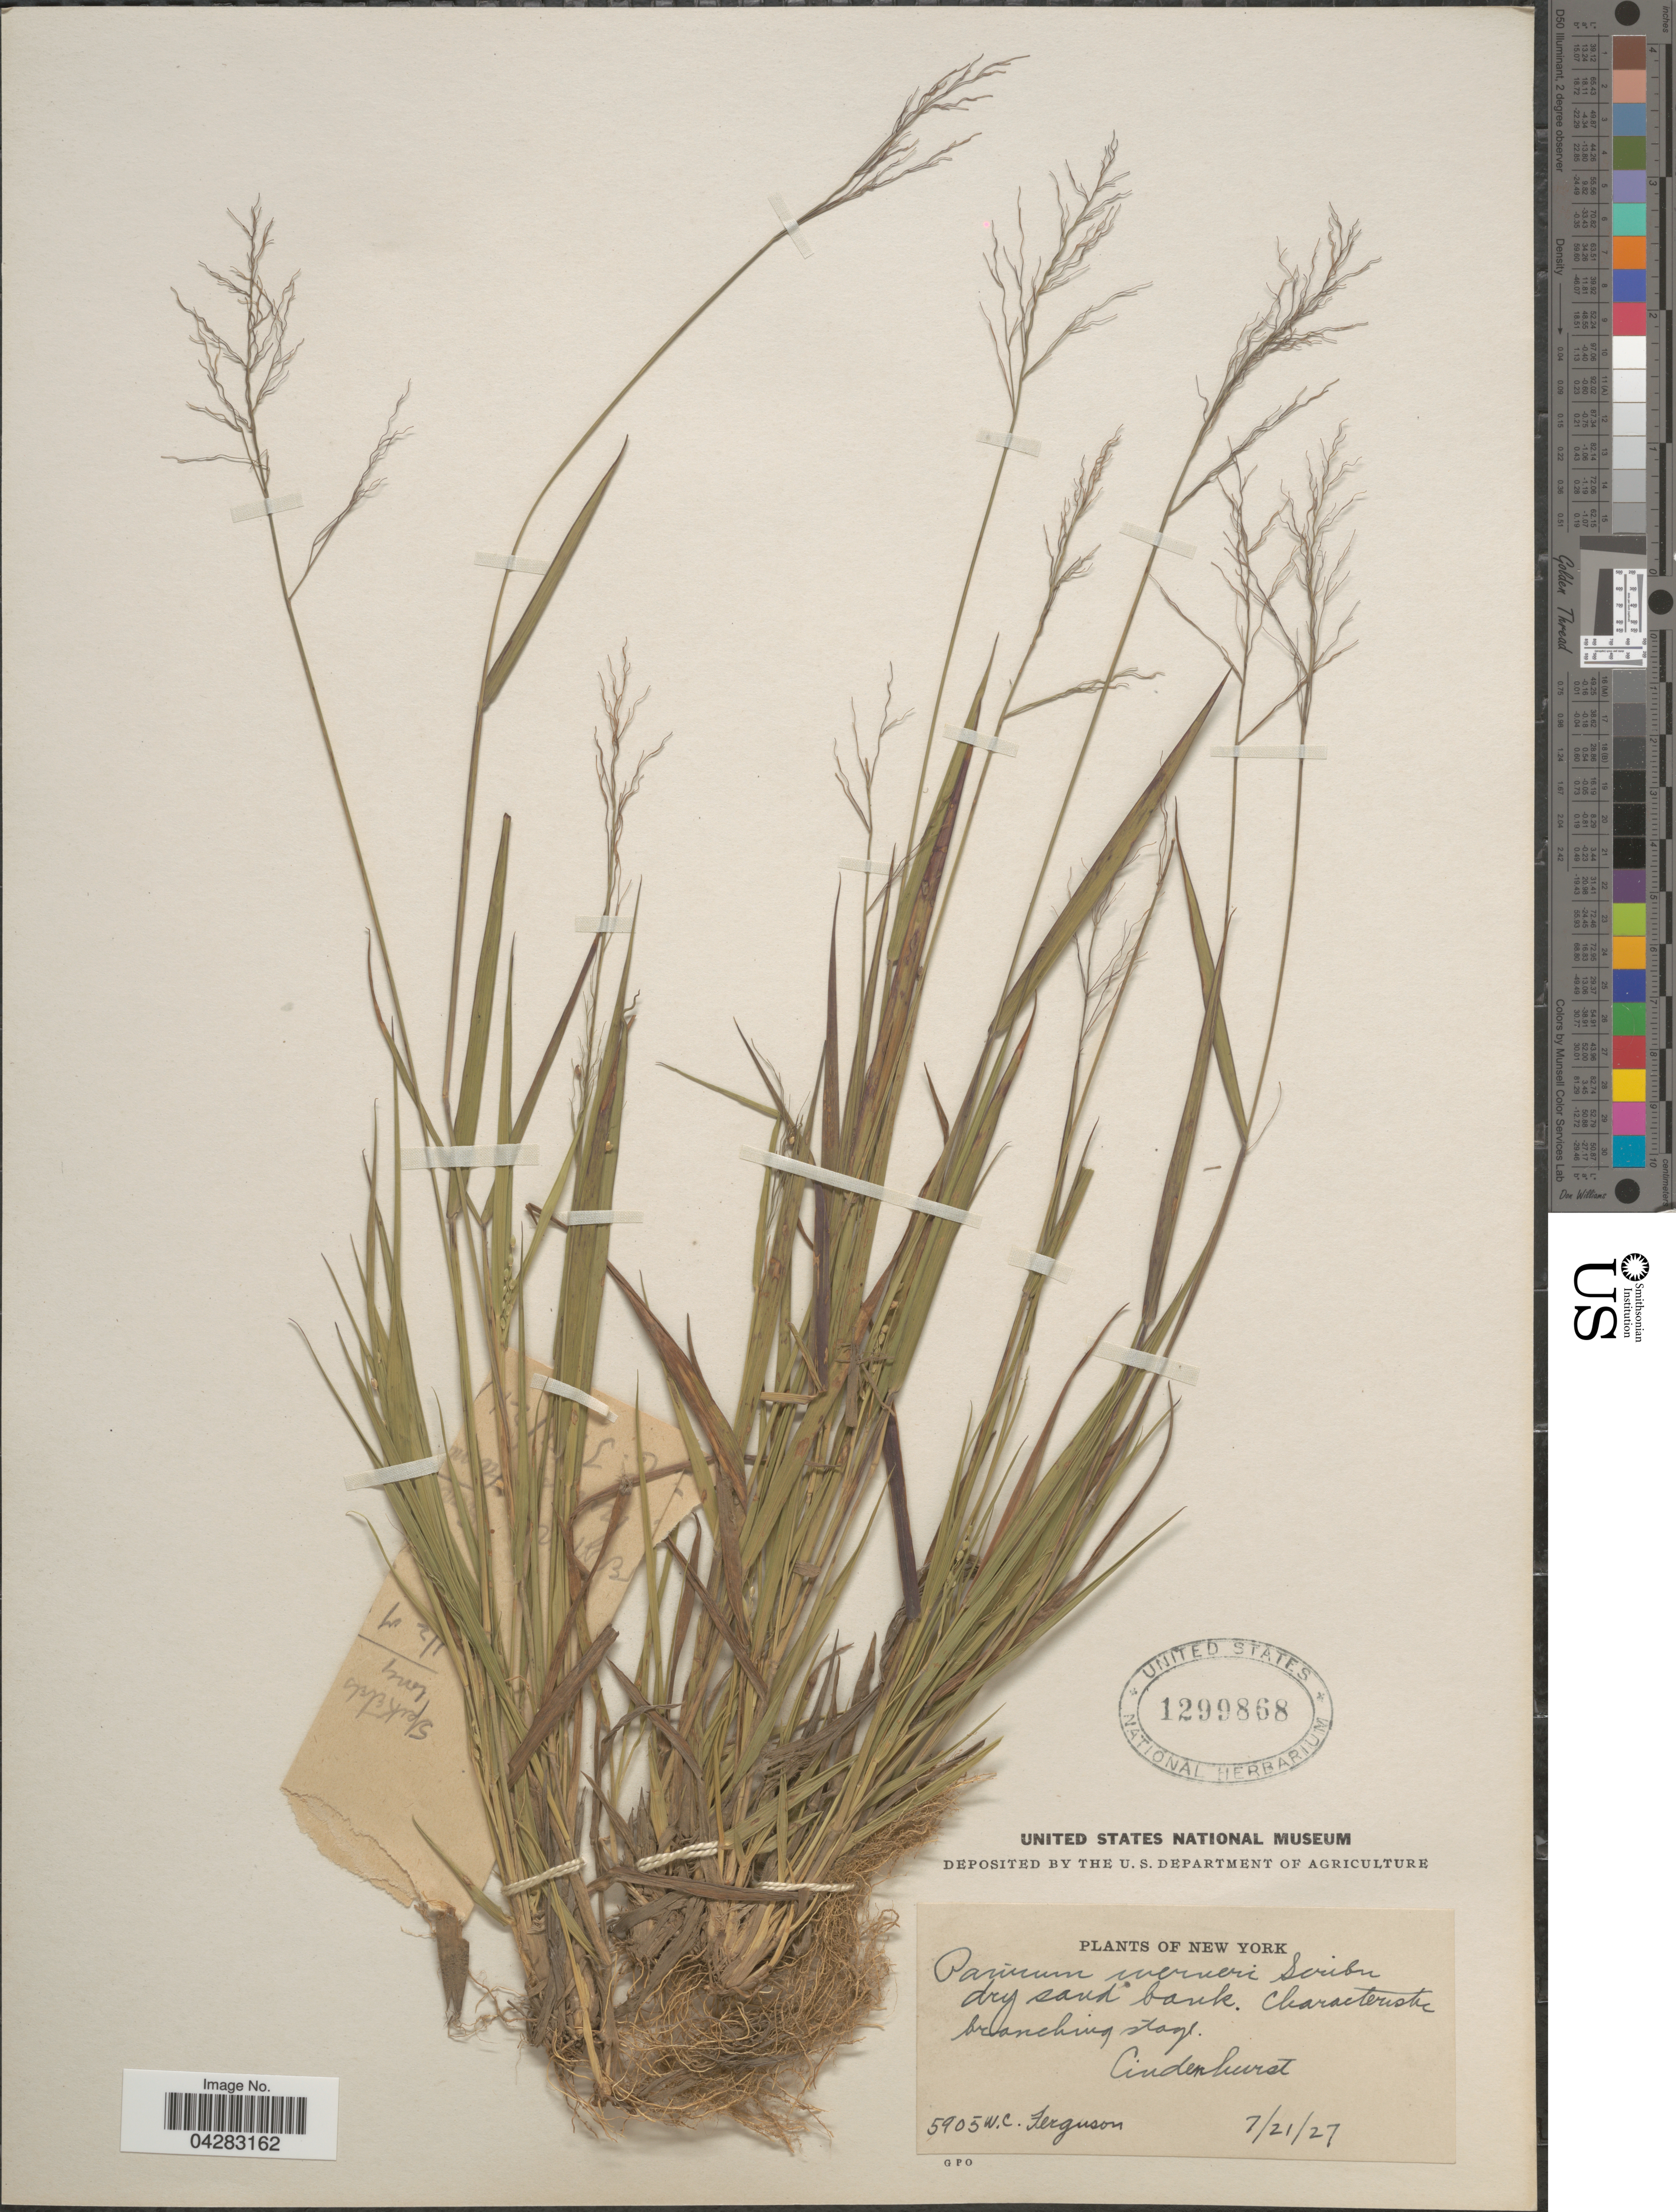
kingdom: Plantae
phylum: Tracheophyta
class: Liliopsida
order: Poales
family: Poaceae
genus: Dichanthelium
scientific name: Dichanthelium linearifolium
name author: (Scribn.) Gould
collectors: W. Ferguson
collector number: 5905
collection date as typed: Transcribed d/m/y: 21/7/27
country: United States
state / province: New York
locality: Dry sand bank. Characteristic branching stage. Lindenhurst.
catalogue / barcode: US 1299868